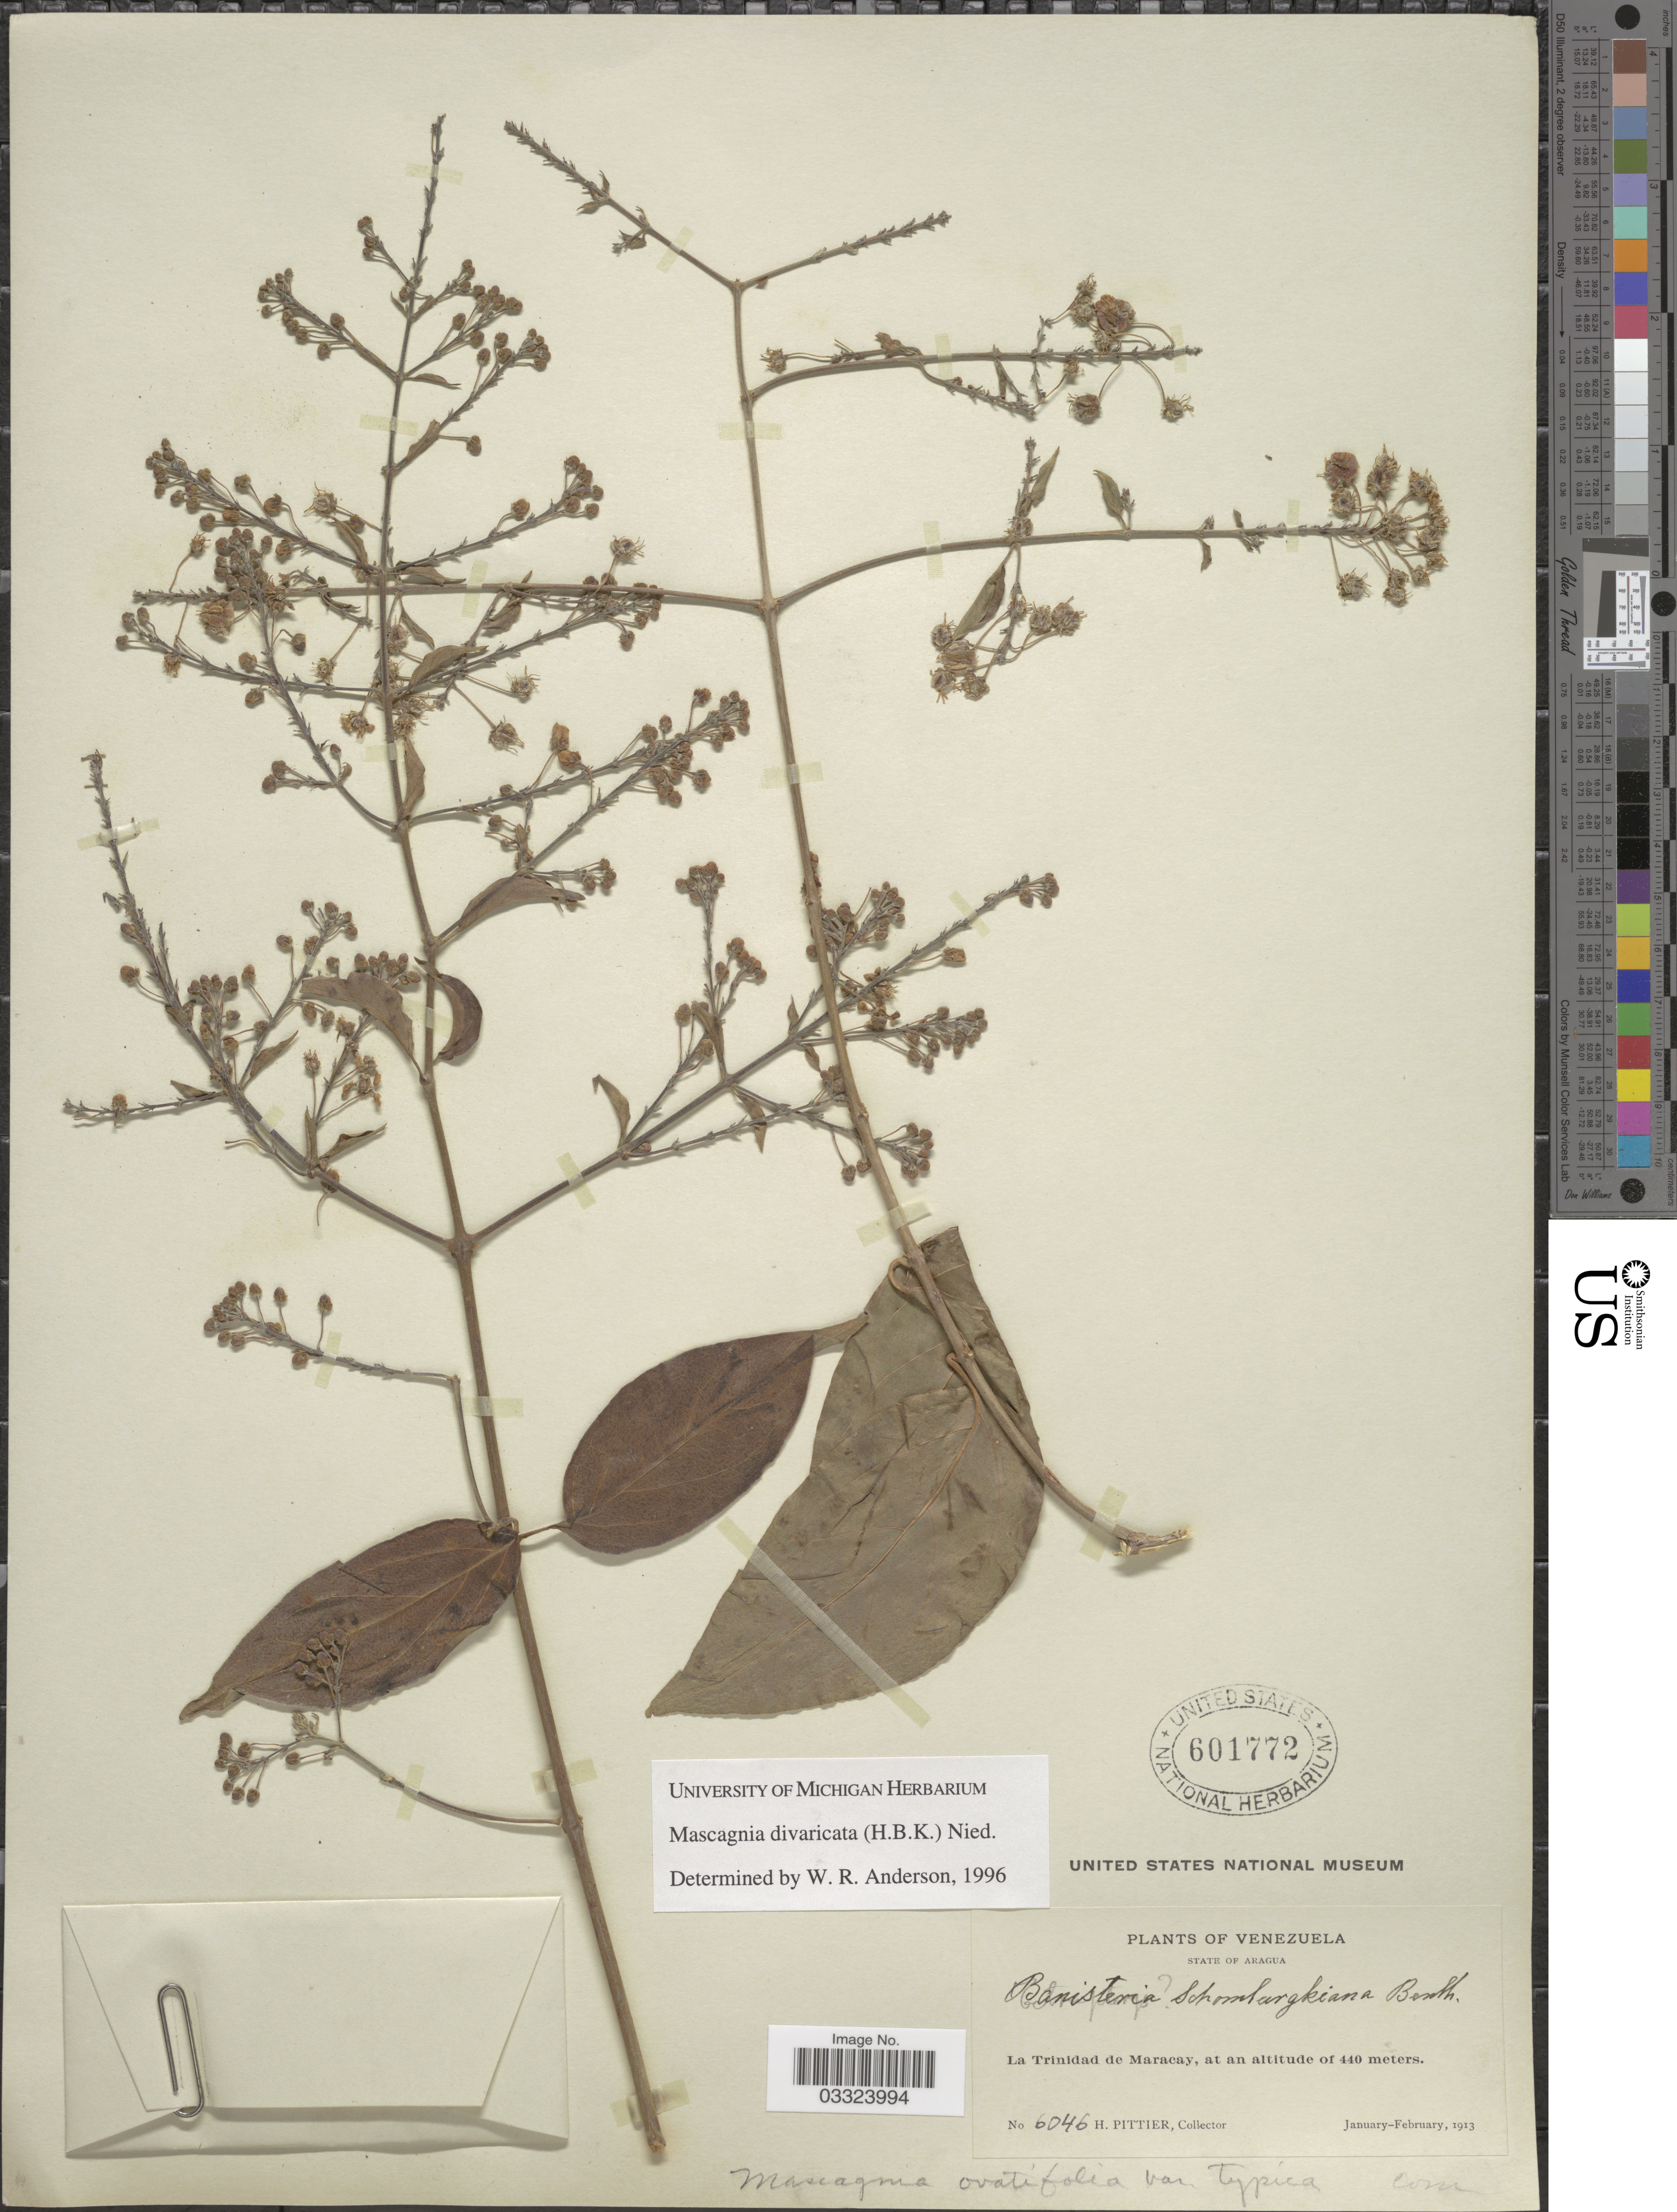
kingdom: Plantae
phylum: Tracheophyta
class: Magnoliopsida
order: Malpighiales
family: Malpighiaceae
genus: Mascagnia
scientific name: Mascagnia divaricata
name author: (Kunth) Nied.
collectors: H. F. Pittier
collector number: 6046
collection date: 1913-01/1913-02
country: Venezuela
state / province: Aragua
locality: La Trinidad de Maracay.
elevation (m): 440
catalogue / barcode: US 601772